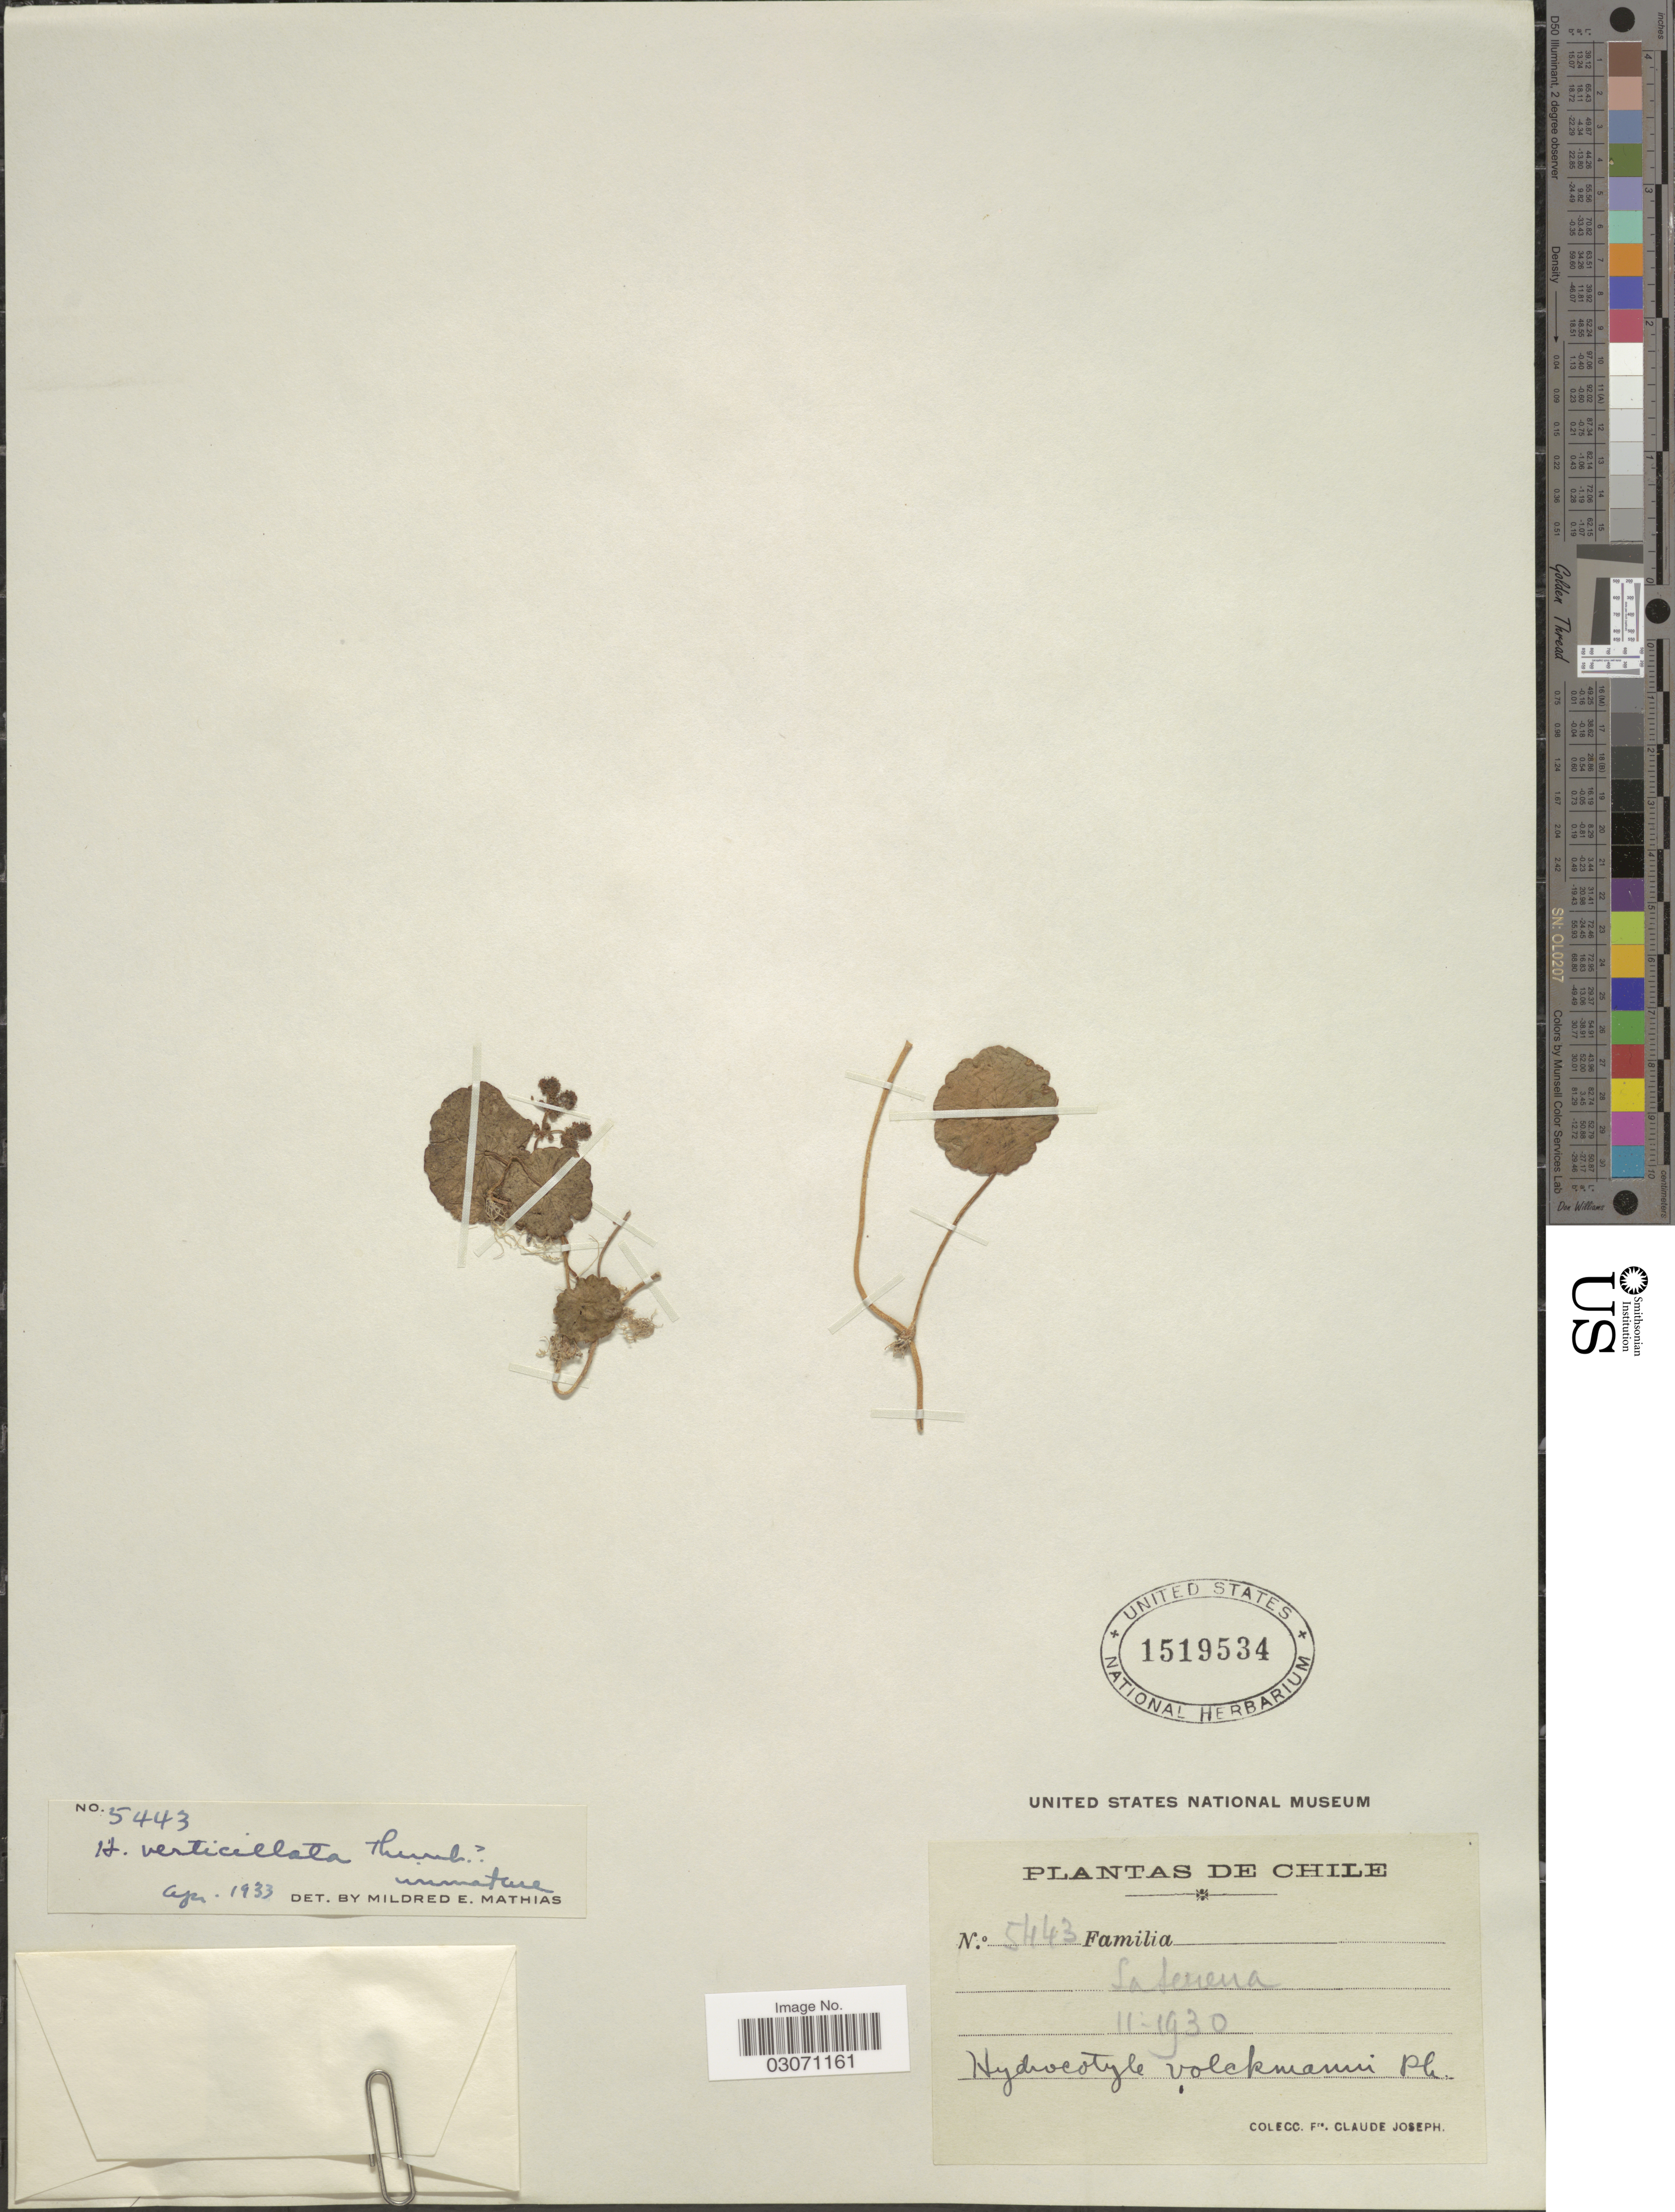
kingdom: Plantae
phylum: Tracheophyta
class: Magnoliopsida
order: Apiales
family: Araliaceae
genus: Hydrocotyle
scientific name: Hydrocotyle bonariensis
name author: Lam.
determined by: Mendoza, M.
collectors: Bro. Claude-Joseph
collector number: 5443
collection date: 1930-11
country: Chile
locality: La Serena.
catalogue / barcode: US 1519534